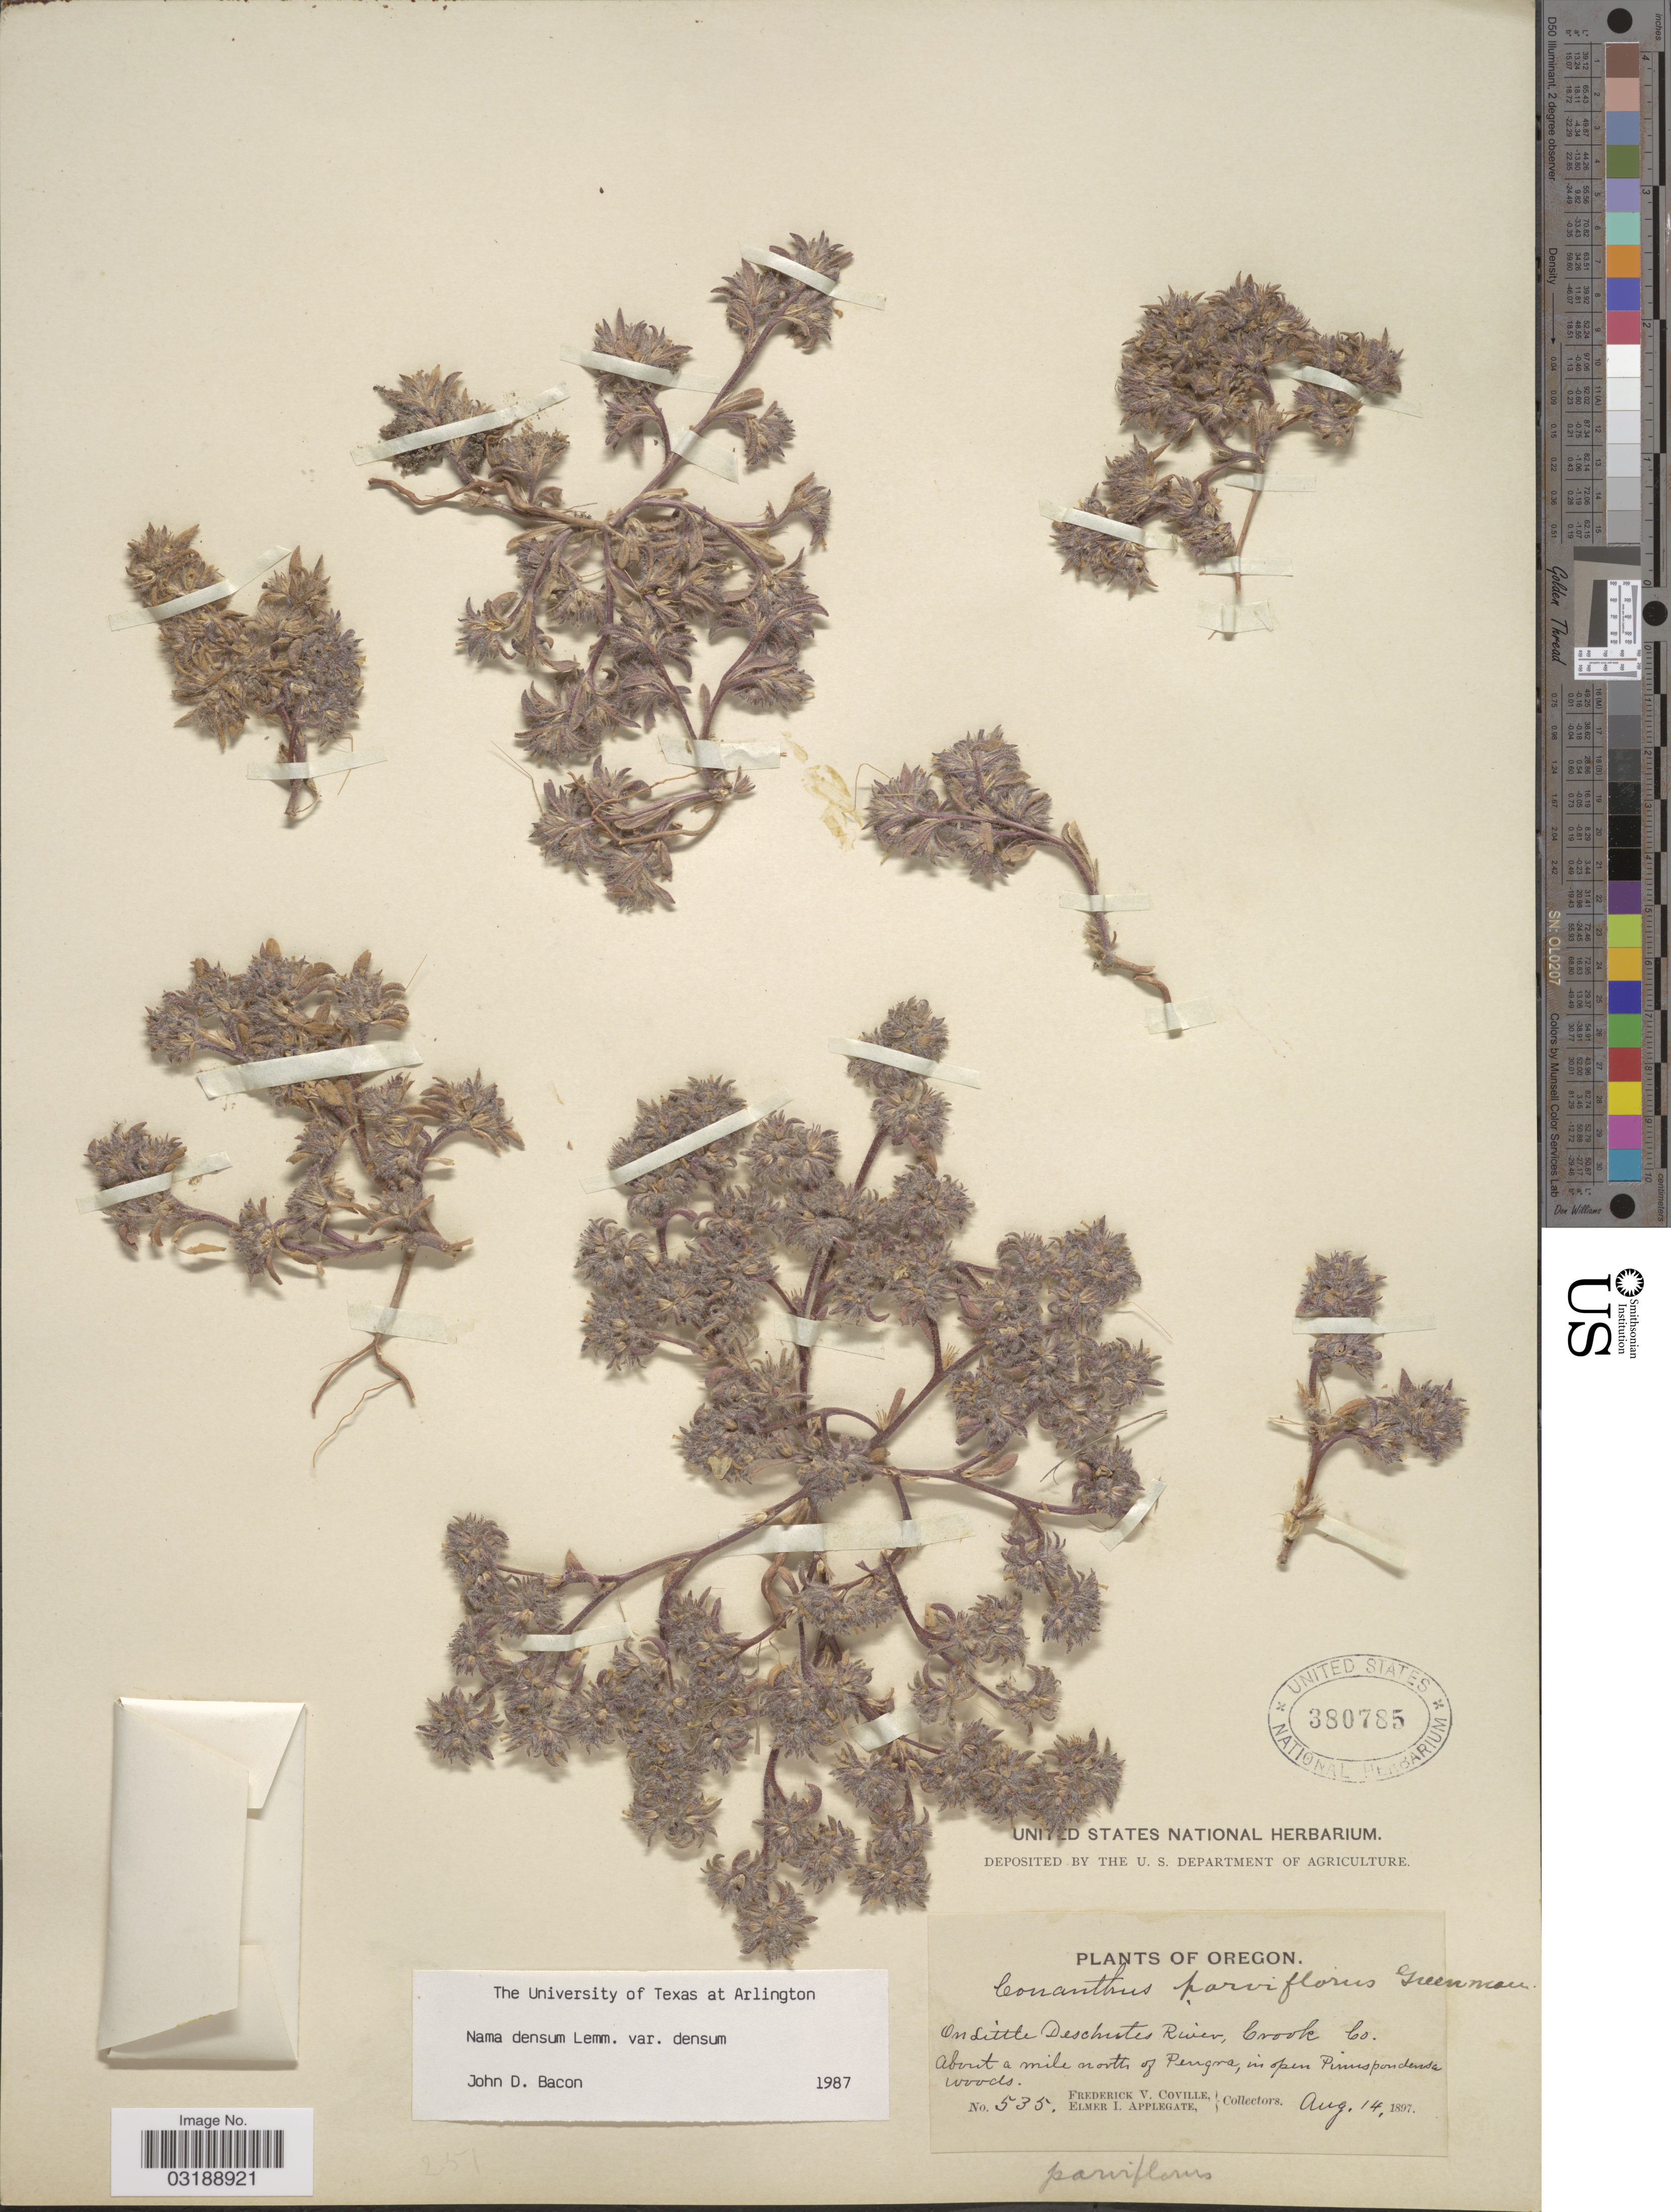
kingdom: Plantae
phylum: Tracheophyta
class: Magnoliopsida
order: Boraginales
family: Namaceae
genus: Nama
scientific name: Nama densa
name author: Lemmon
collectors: F. V. Coville & E. I. Applegate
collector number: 535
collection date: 1897-08-14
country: United States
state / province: Oregon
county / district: Crook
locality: On Little Deschutes River, Crook Co. About a mile north of Pengra.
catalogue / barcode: US 380785